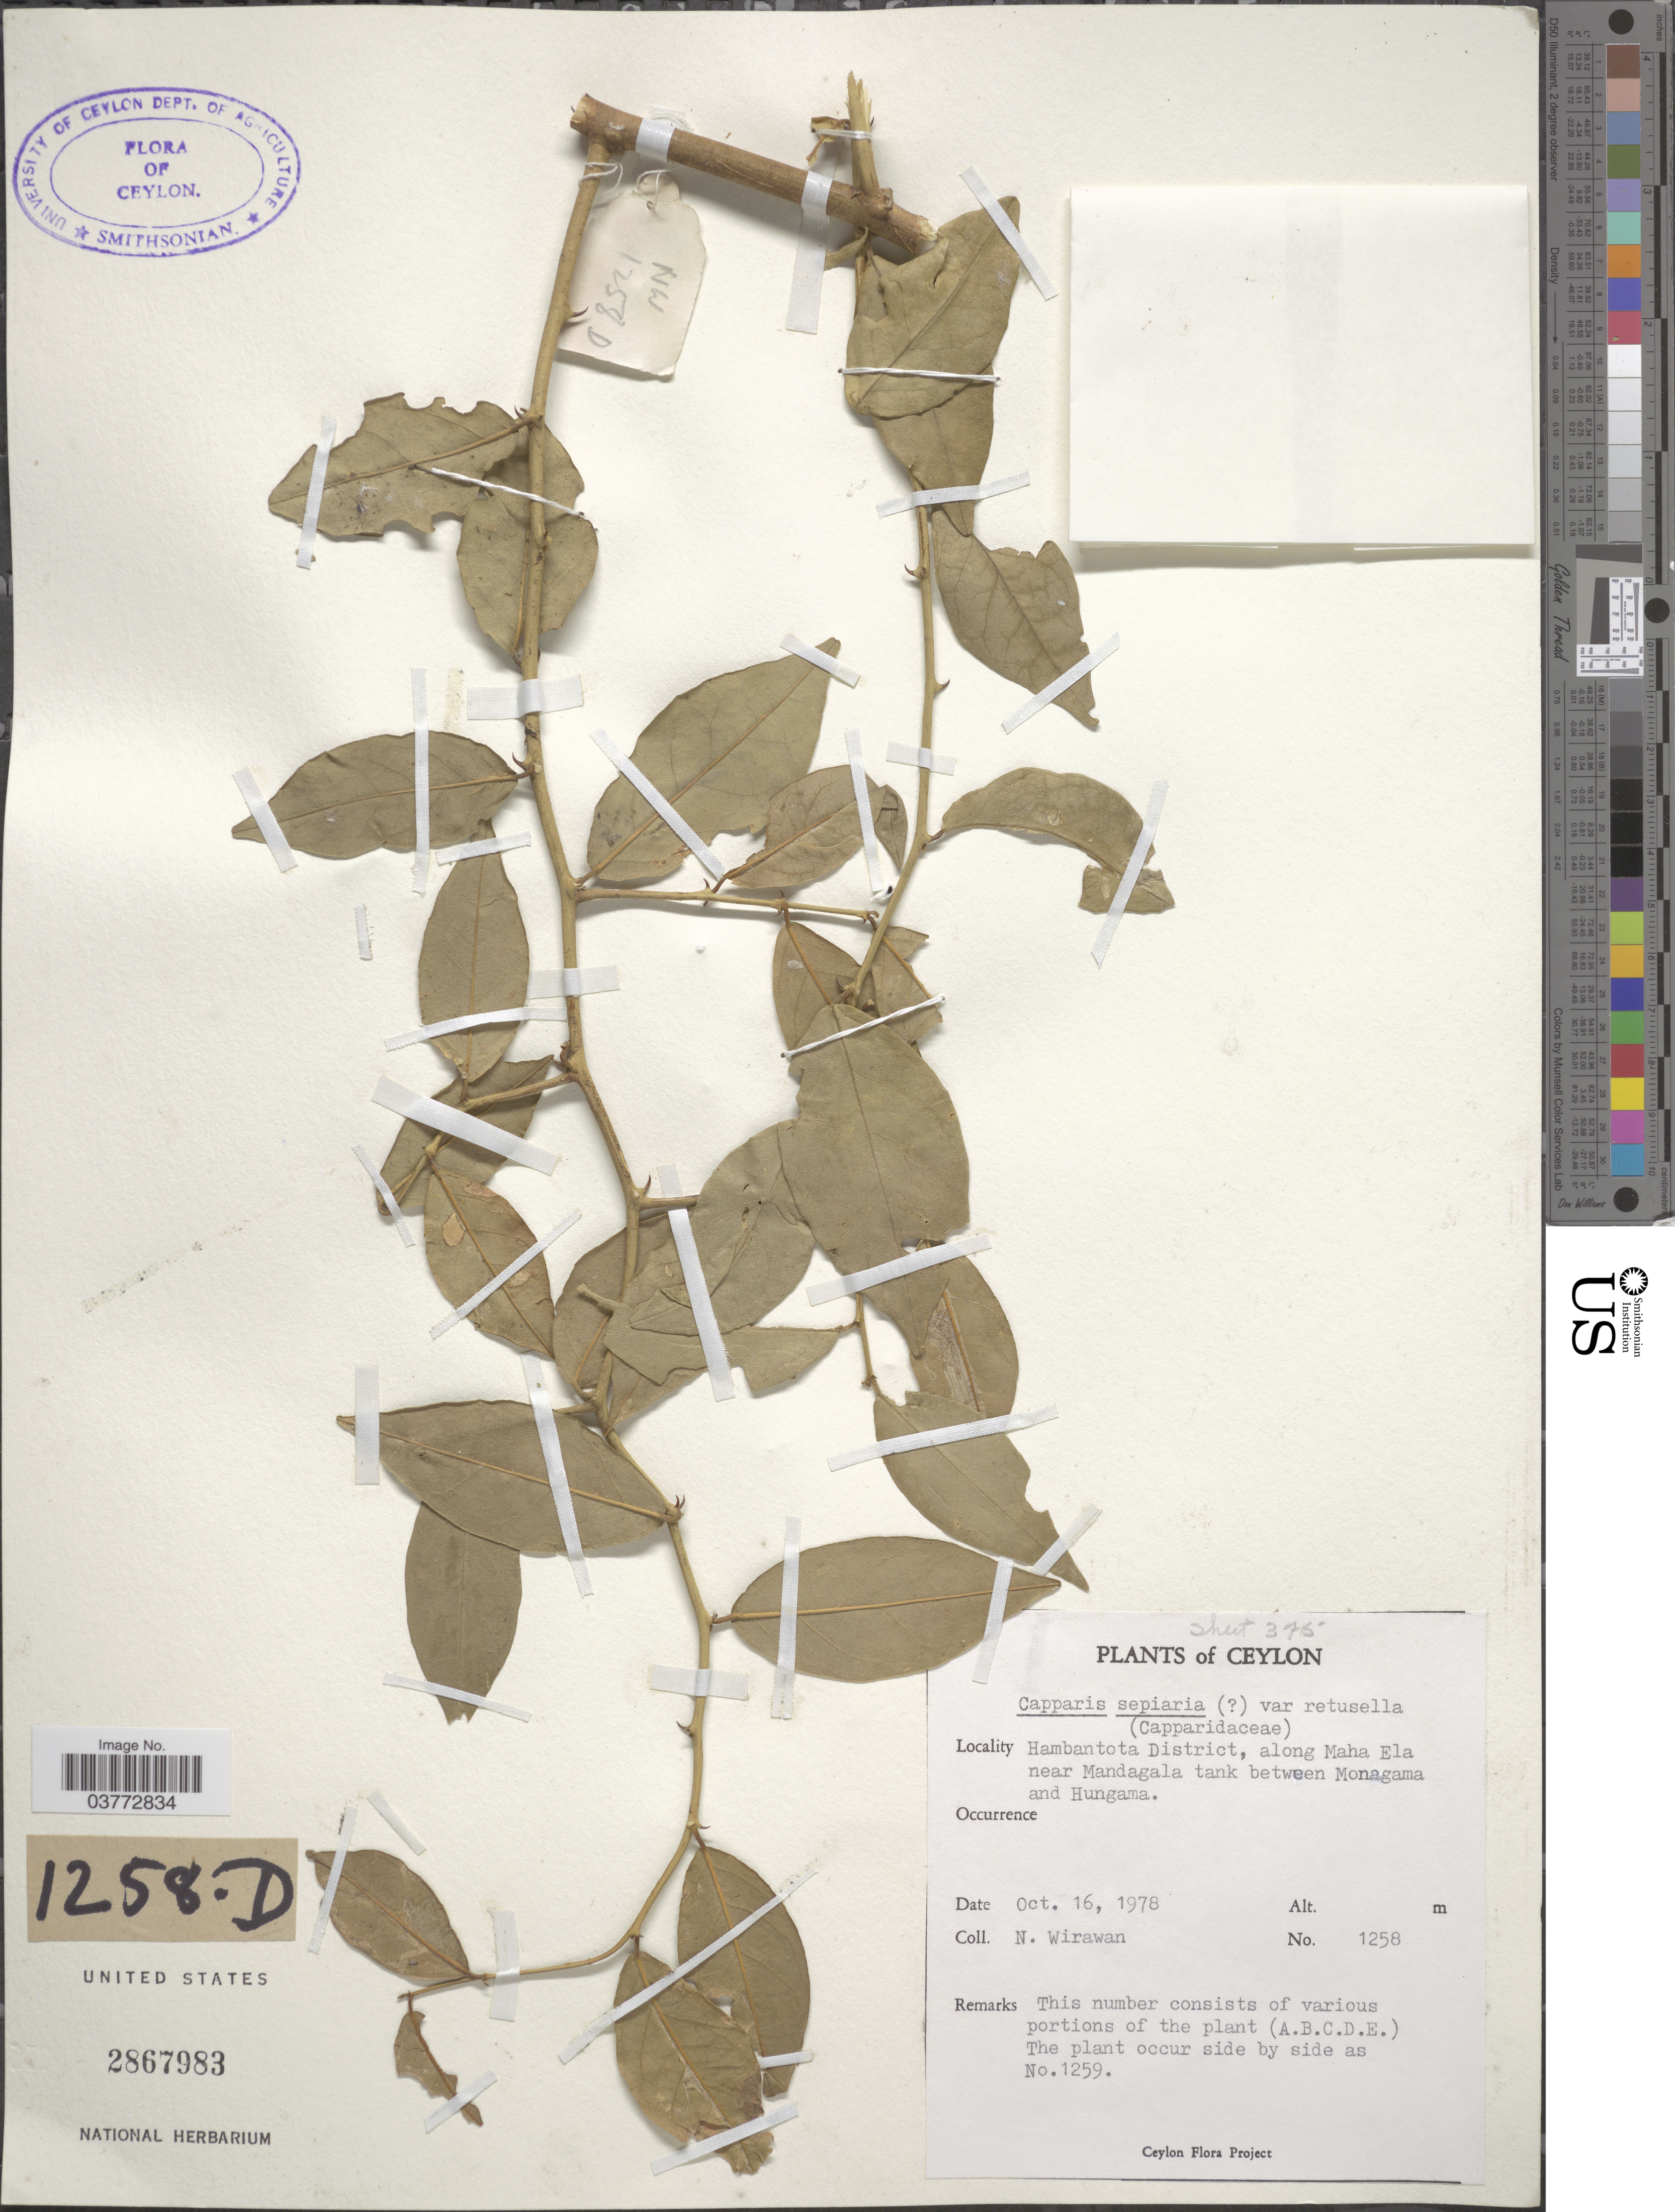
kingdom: Plantae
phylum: Tracheophyta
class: Magnoliopsida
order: Brassicales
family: Capparaceae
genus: Capparis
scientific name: Capparis sepiaria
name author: L.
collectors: N. Wirawan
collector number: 1258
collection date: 1978-10-16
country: Sri Lanka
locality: Ceylon. Hambantota District, along Maha Ela near Mandagala tank between Monagama and Hungama.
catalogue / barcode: US 2867983